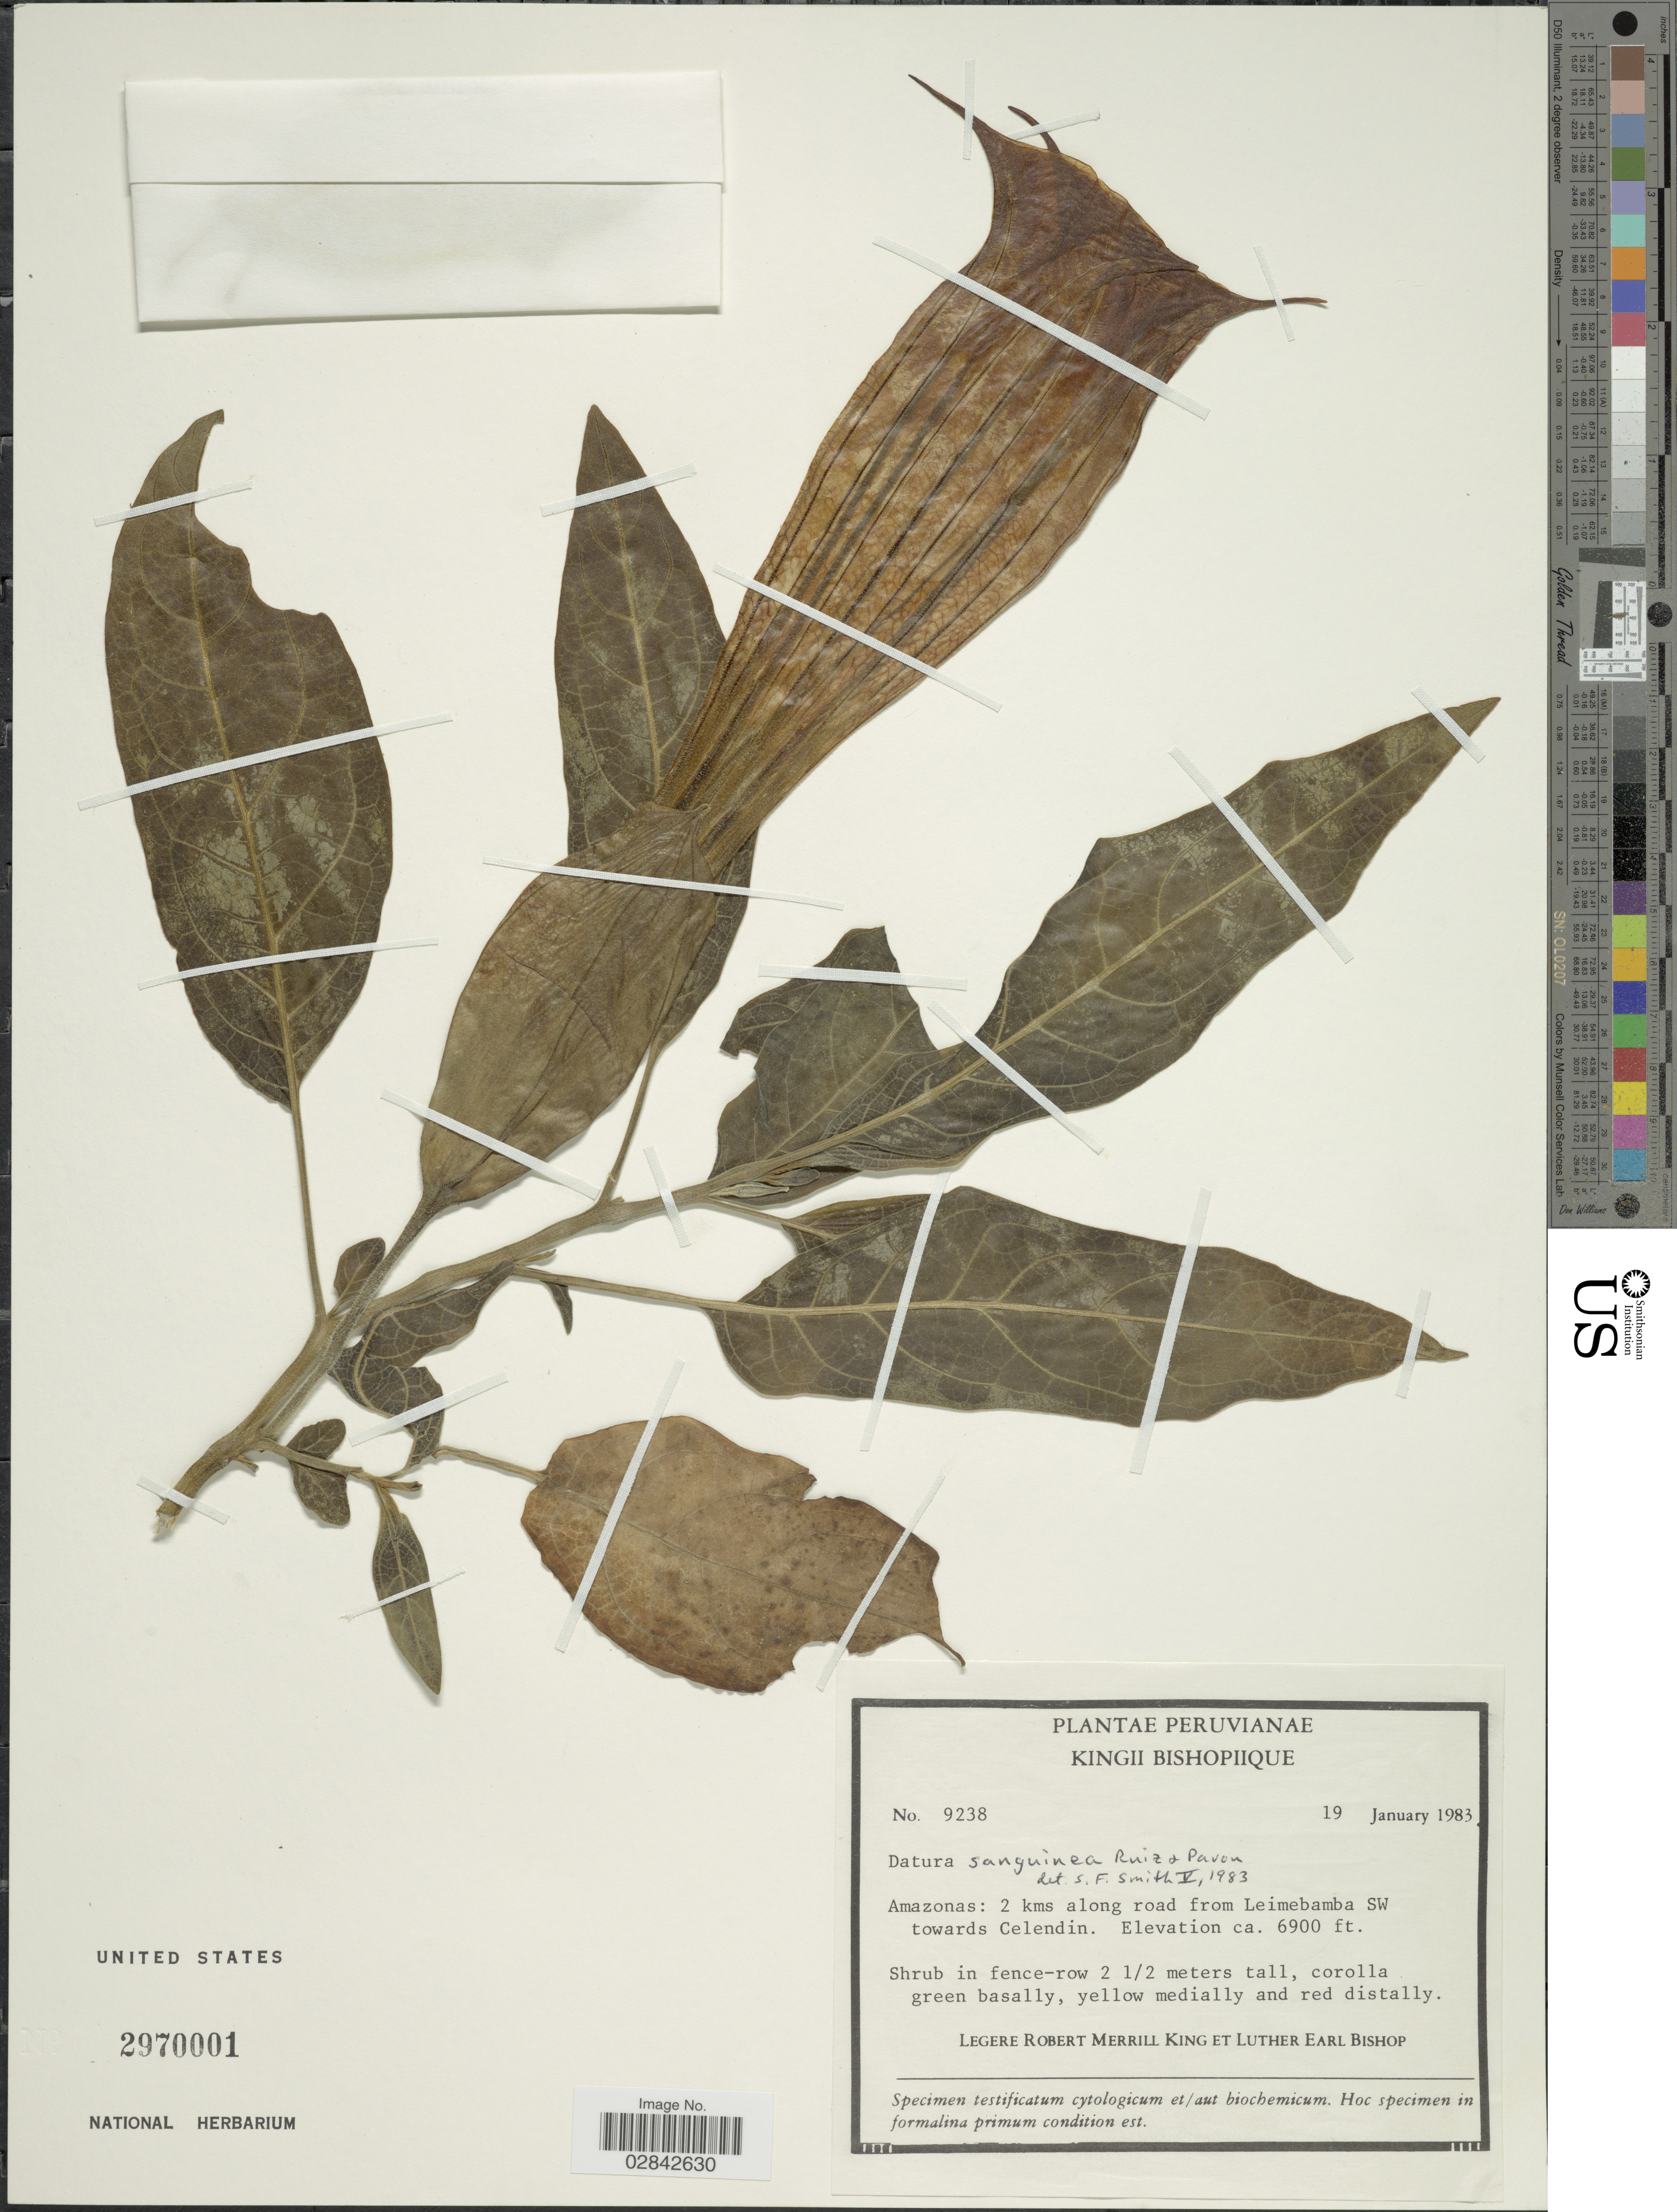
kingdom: Plantae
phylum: Tracheophyta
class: Magnoliopsida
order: Solanales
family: Solanaceae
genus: Brugmansia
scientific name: Brugmansia sanguinea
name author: (Ruiz & Pav.) D. Don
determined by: (US) Smithsonian Institution - National Museum of Natural History - Department of Botany (UNITED STATES)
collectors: R. M. King & L. E. Bishop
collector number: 9238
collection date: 1983-01-19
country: Peru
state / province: Amazonas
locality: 2 kms along road from Leimebamba SW towards Celendin.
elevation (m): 2103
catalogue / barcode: US 2970001